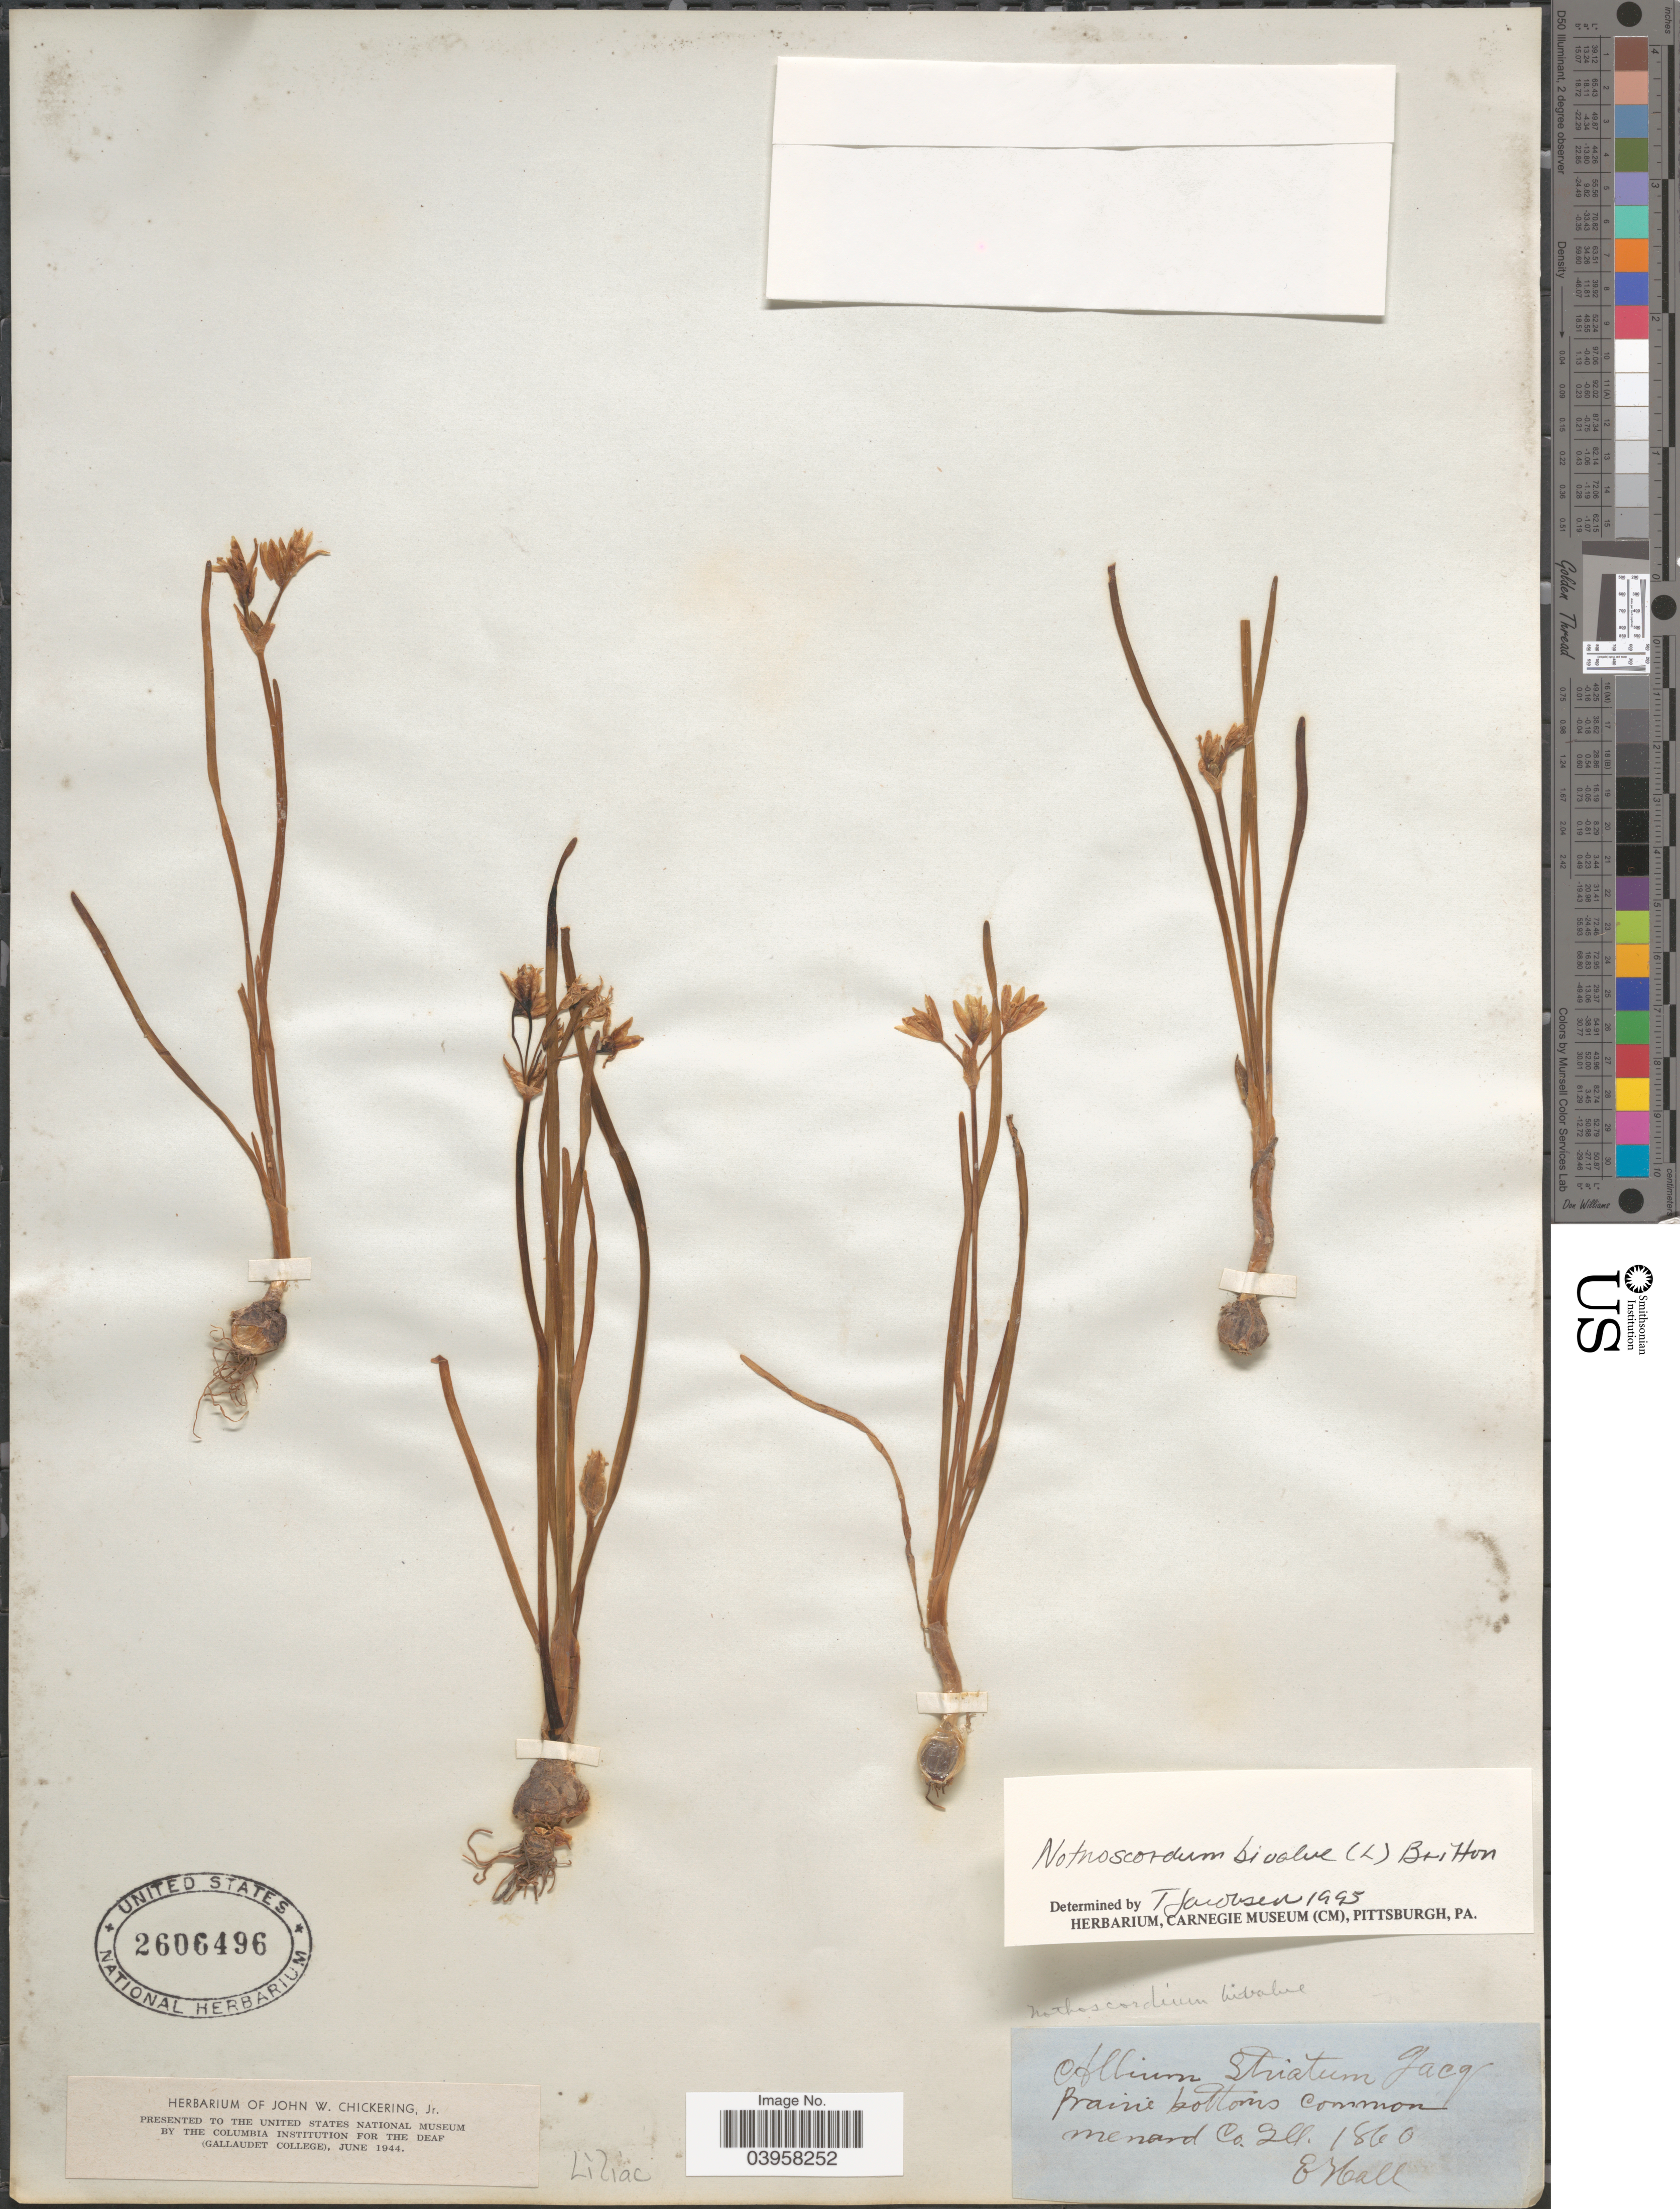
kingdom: Plantae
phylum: Tracheophyta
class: Liliopsida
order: Asparagales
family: Amaryllidaceae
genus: Nothoscordum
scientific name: Nothoscordum bivalve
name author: (L.) Britton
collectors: E. Hall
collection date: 1860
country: United States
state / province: Illinois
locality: Prairie bottoms. Menard Co.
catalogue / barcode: US 2606496